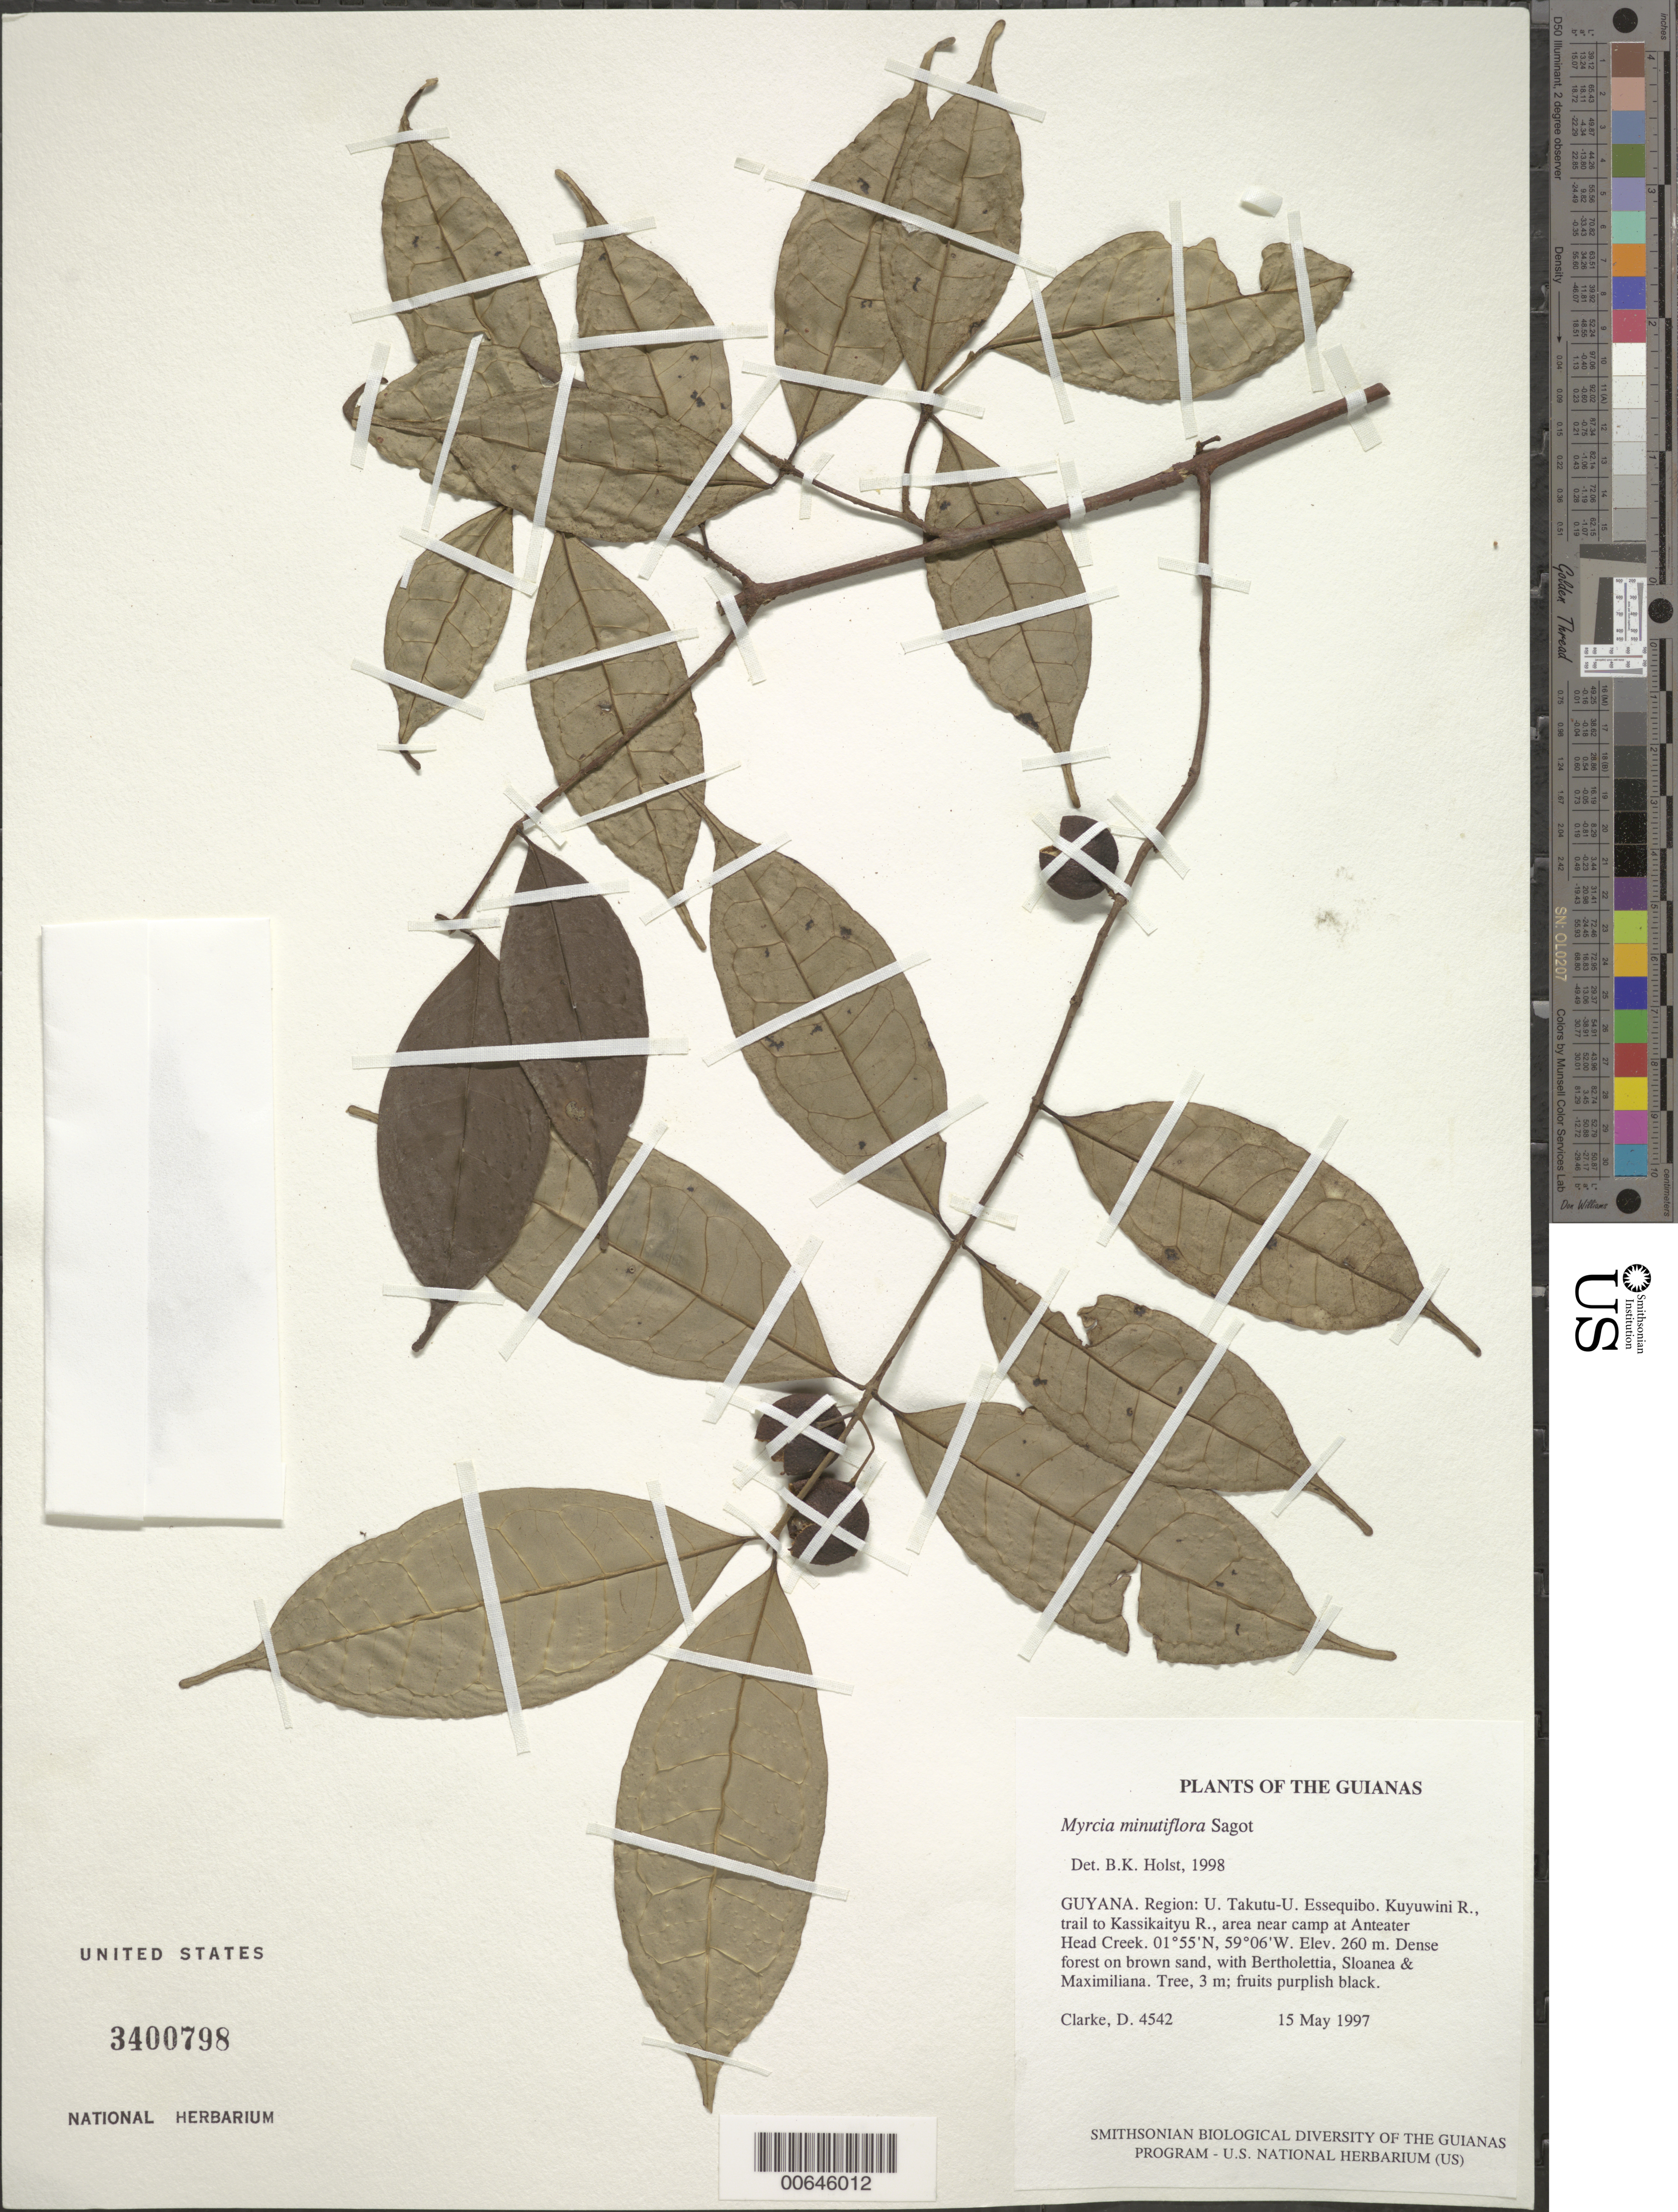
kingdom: Plantae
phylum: Tracheophyta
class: Magnoliopsida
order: Myrtales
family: Myrtaceae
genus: Myrcia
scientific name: Myrcia minutiflora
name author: Sagot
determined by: Holst, Bruce K.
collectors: H. D. Clarke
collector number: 4542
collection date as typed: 15 May 1997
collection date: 1997-05-15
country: Guyana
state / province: U. Takutu-U. Essequibo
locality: Kuyuwini R., trail to Kassikaityu R., area near camp at Anteater Head Creek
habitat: Dense forest on brown sand, with Bertholettia, Sloanea & Maximiliana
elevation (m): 260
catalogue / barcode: US 3400798